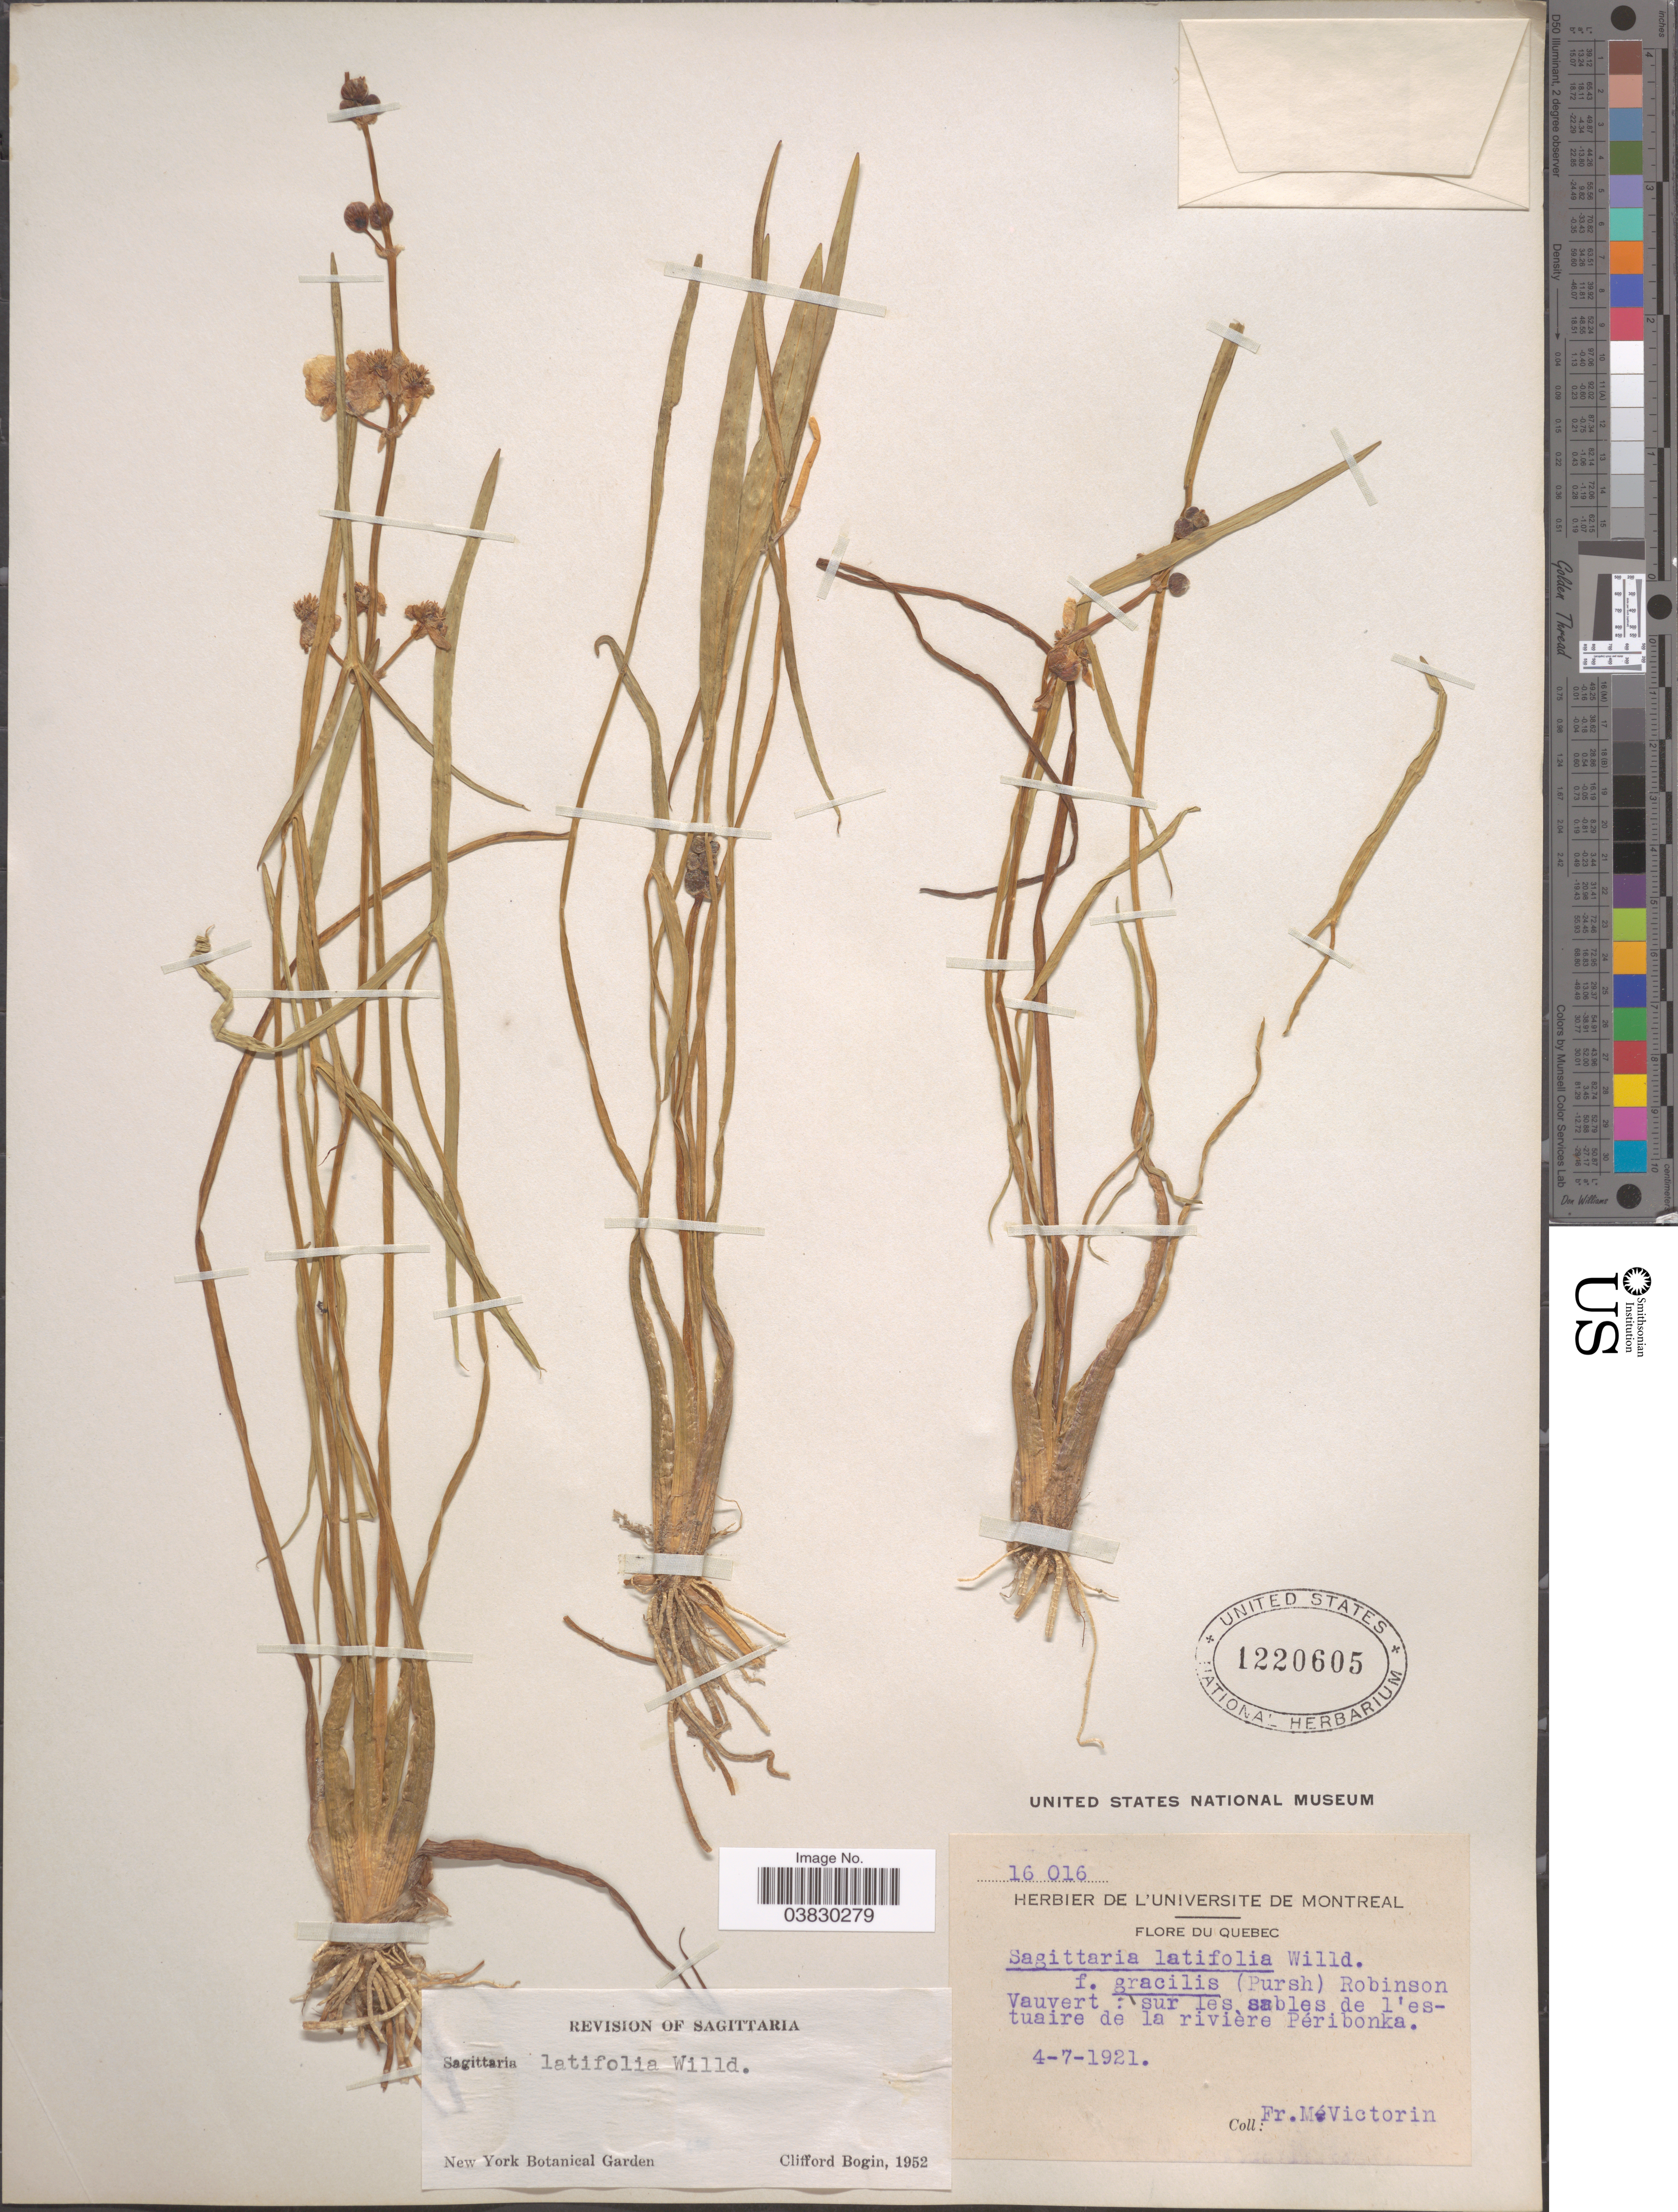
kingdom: Plantae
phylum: Tracheophyta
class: Liliopsida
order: Alismatales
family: Alismataceae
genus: Sagittaria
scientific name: Sagittaria latifolia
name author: Willd.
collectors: F. Marie-Victorin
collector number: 16016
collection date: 1921-07-04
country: Canada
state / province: Quebec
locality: Vauvert: sur les sables de l'estuaire de la rivière Péribonka.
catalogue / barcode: US 1220605